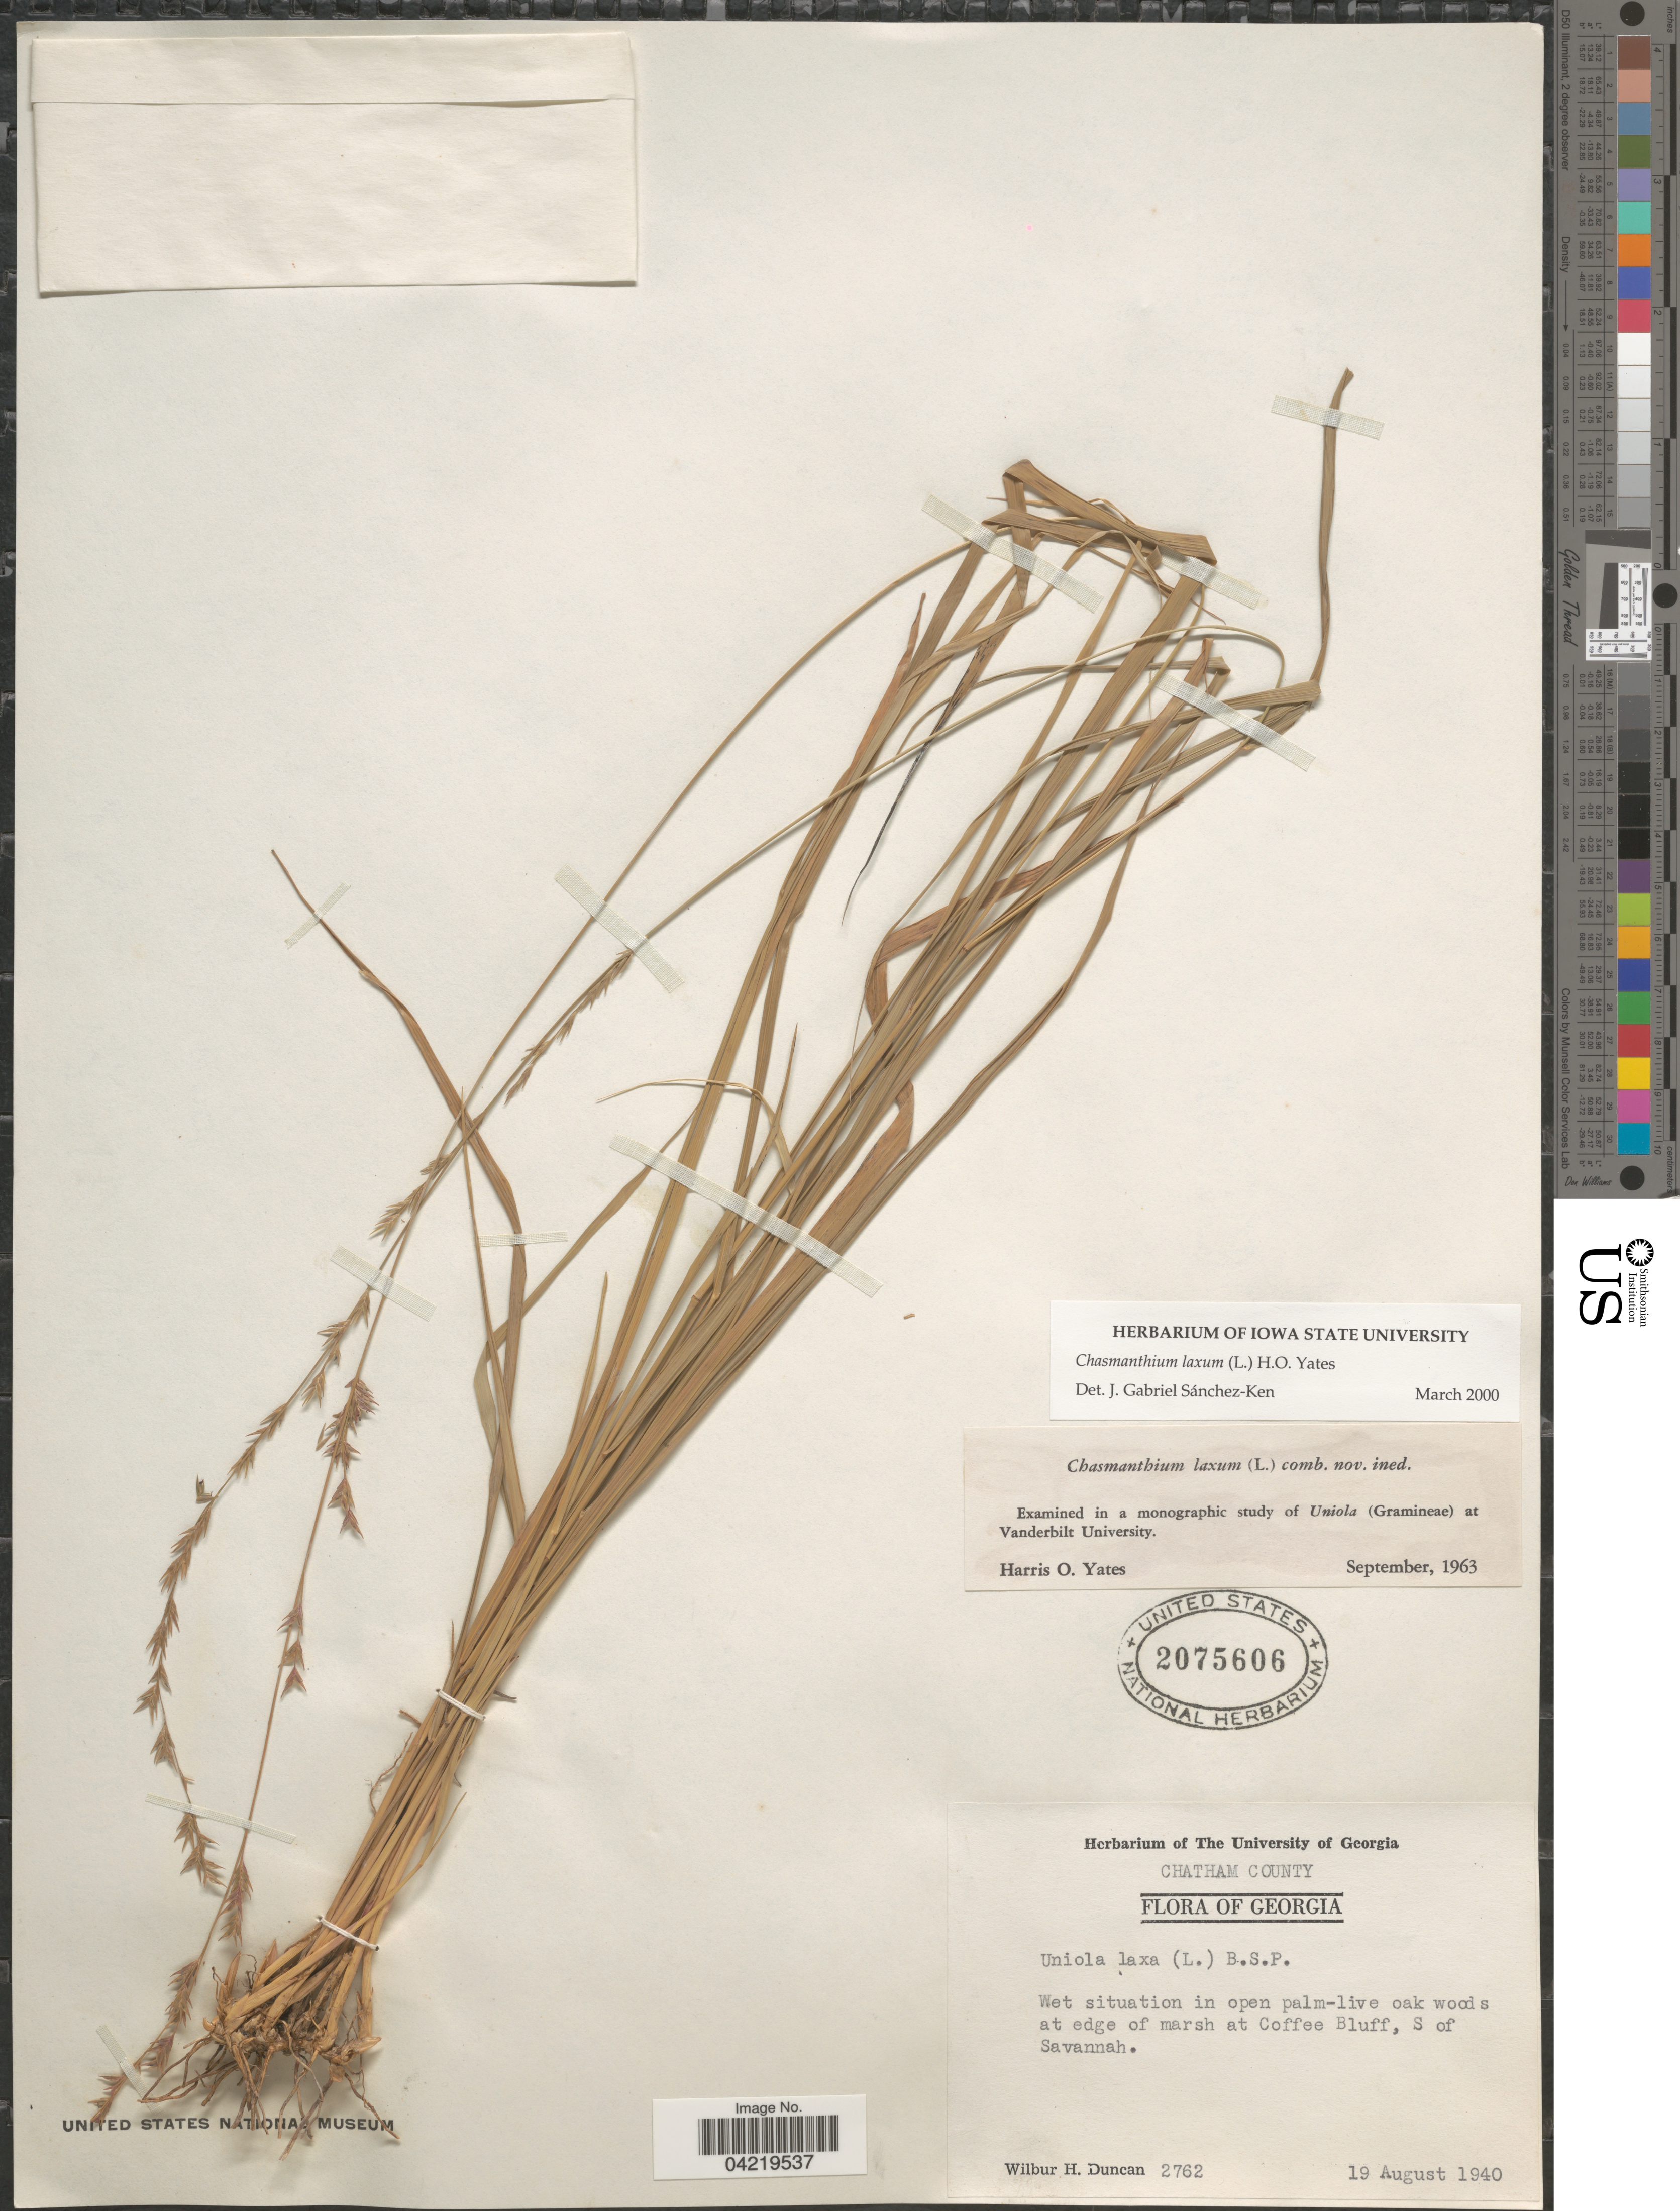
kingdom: Plantae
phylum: Tracheophyta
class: Liliopsida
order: Poales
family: Poaceae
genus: Chasmanthium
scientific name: Chasmanthium laxum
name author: (L.) H.O. Yates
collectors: W. H. Duncan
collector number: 2762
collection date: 1940-08-19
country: United States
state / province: Georgia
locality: Chatham County. At edge of marsh at Coffee Bluff, S of Savannah.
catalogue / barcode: US 2075606